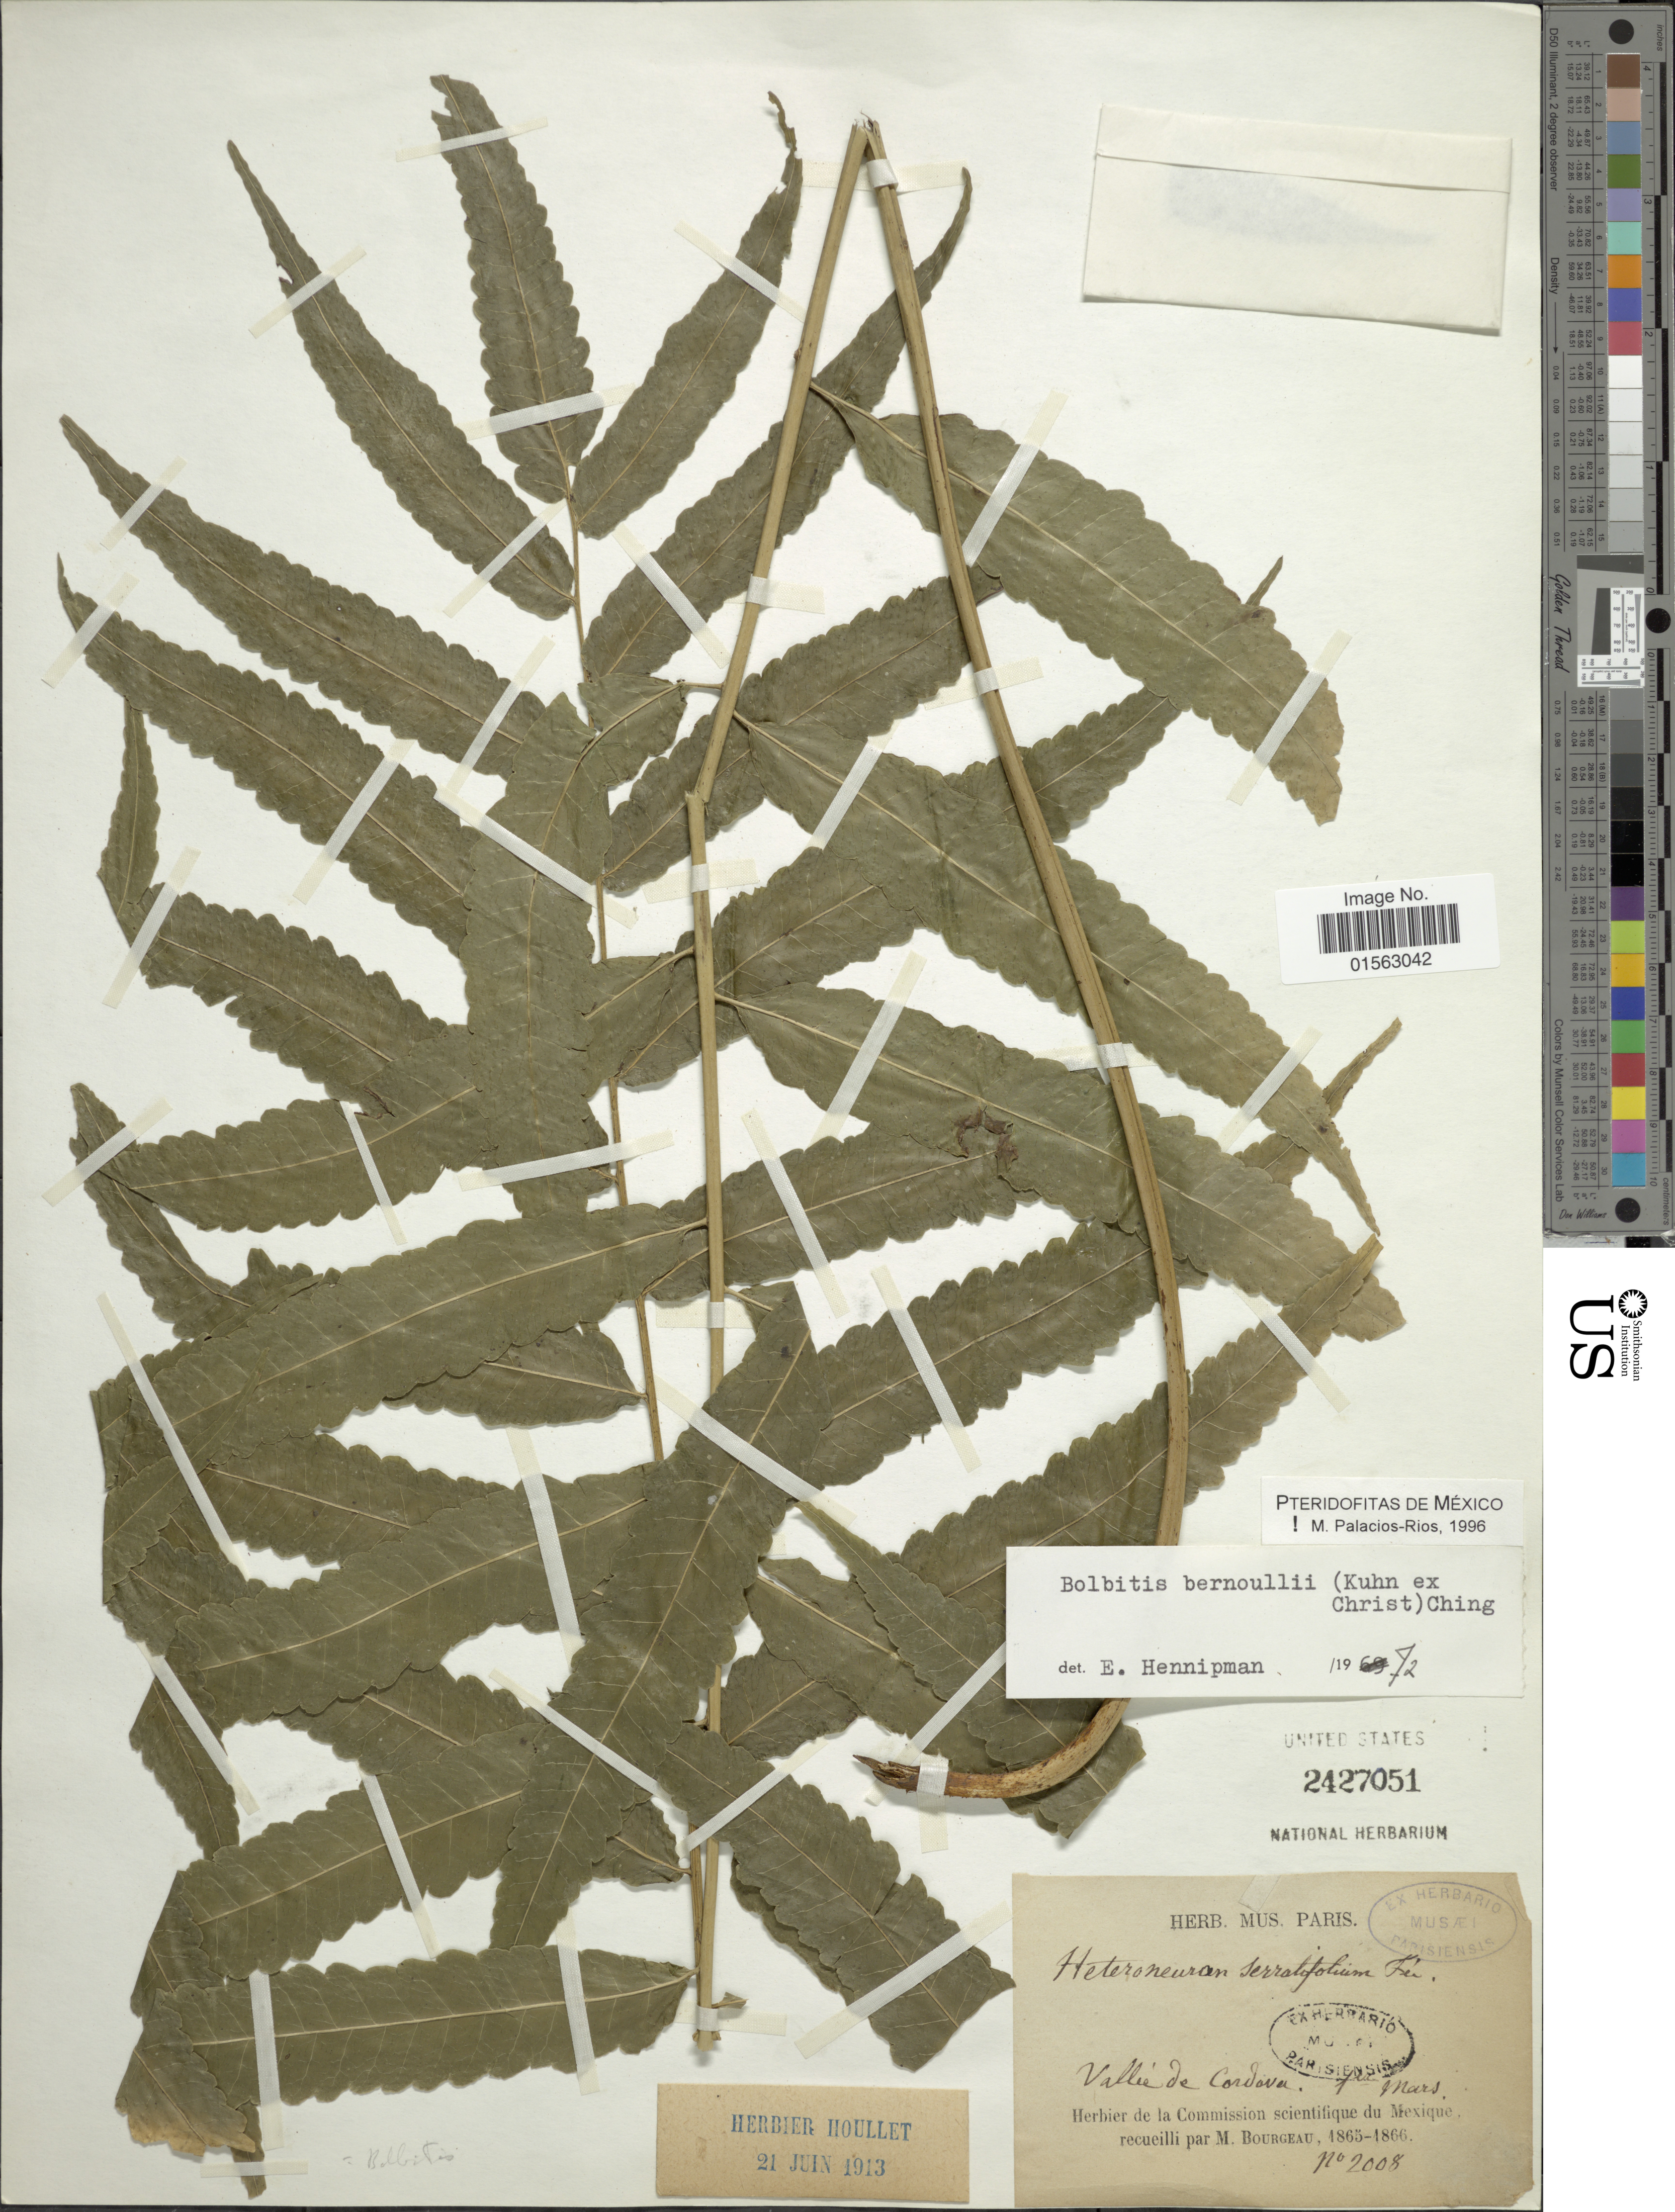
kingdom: Plantae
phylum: Tracheophyta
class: Polypodiopsida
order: Polypodiales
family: Dryopteridaceae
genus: Mickelia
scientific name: Mickelia bernoullii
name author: (Kuhn ex Christ) R.C. Moran et al.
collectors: M. Bourgeau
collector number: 2008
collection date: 1865/1866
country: Mexico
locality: Vallée de Cordova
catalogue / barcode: US 2427051